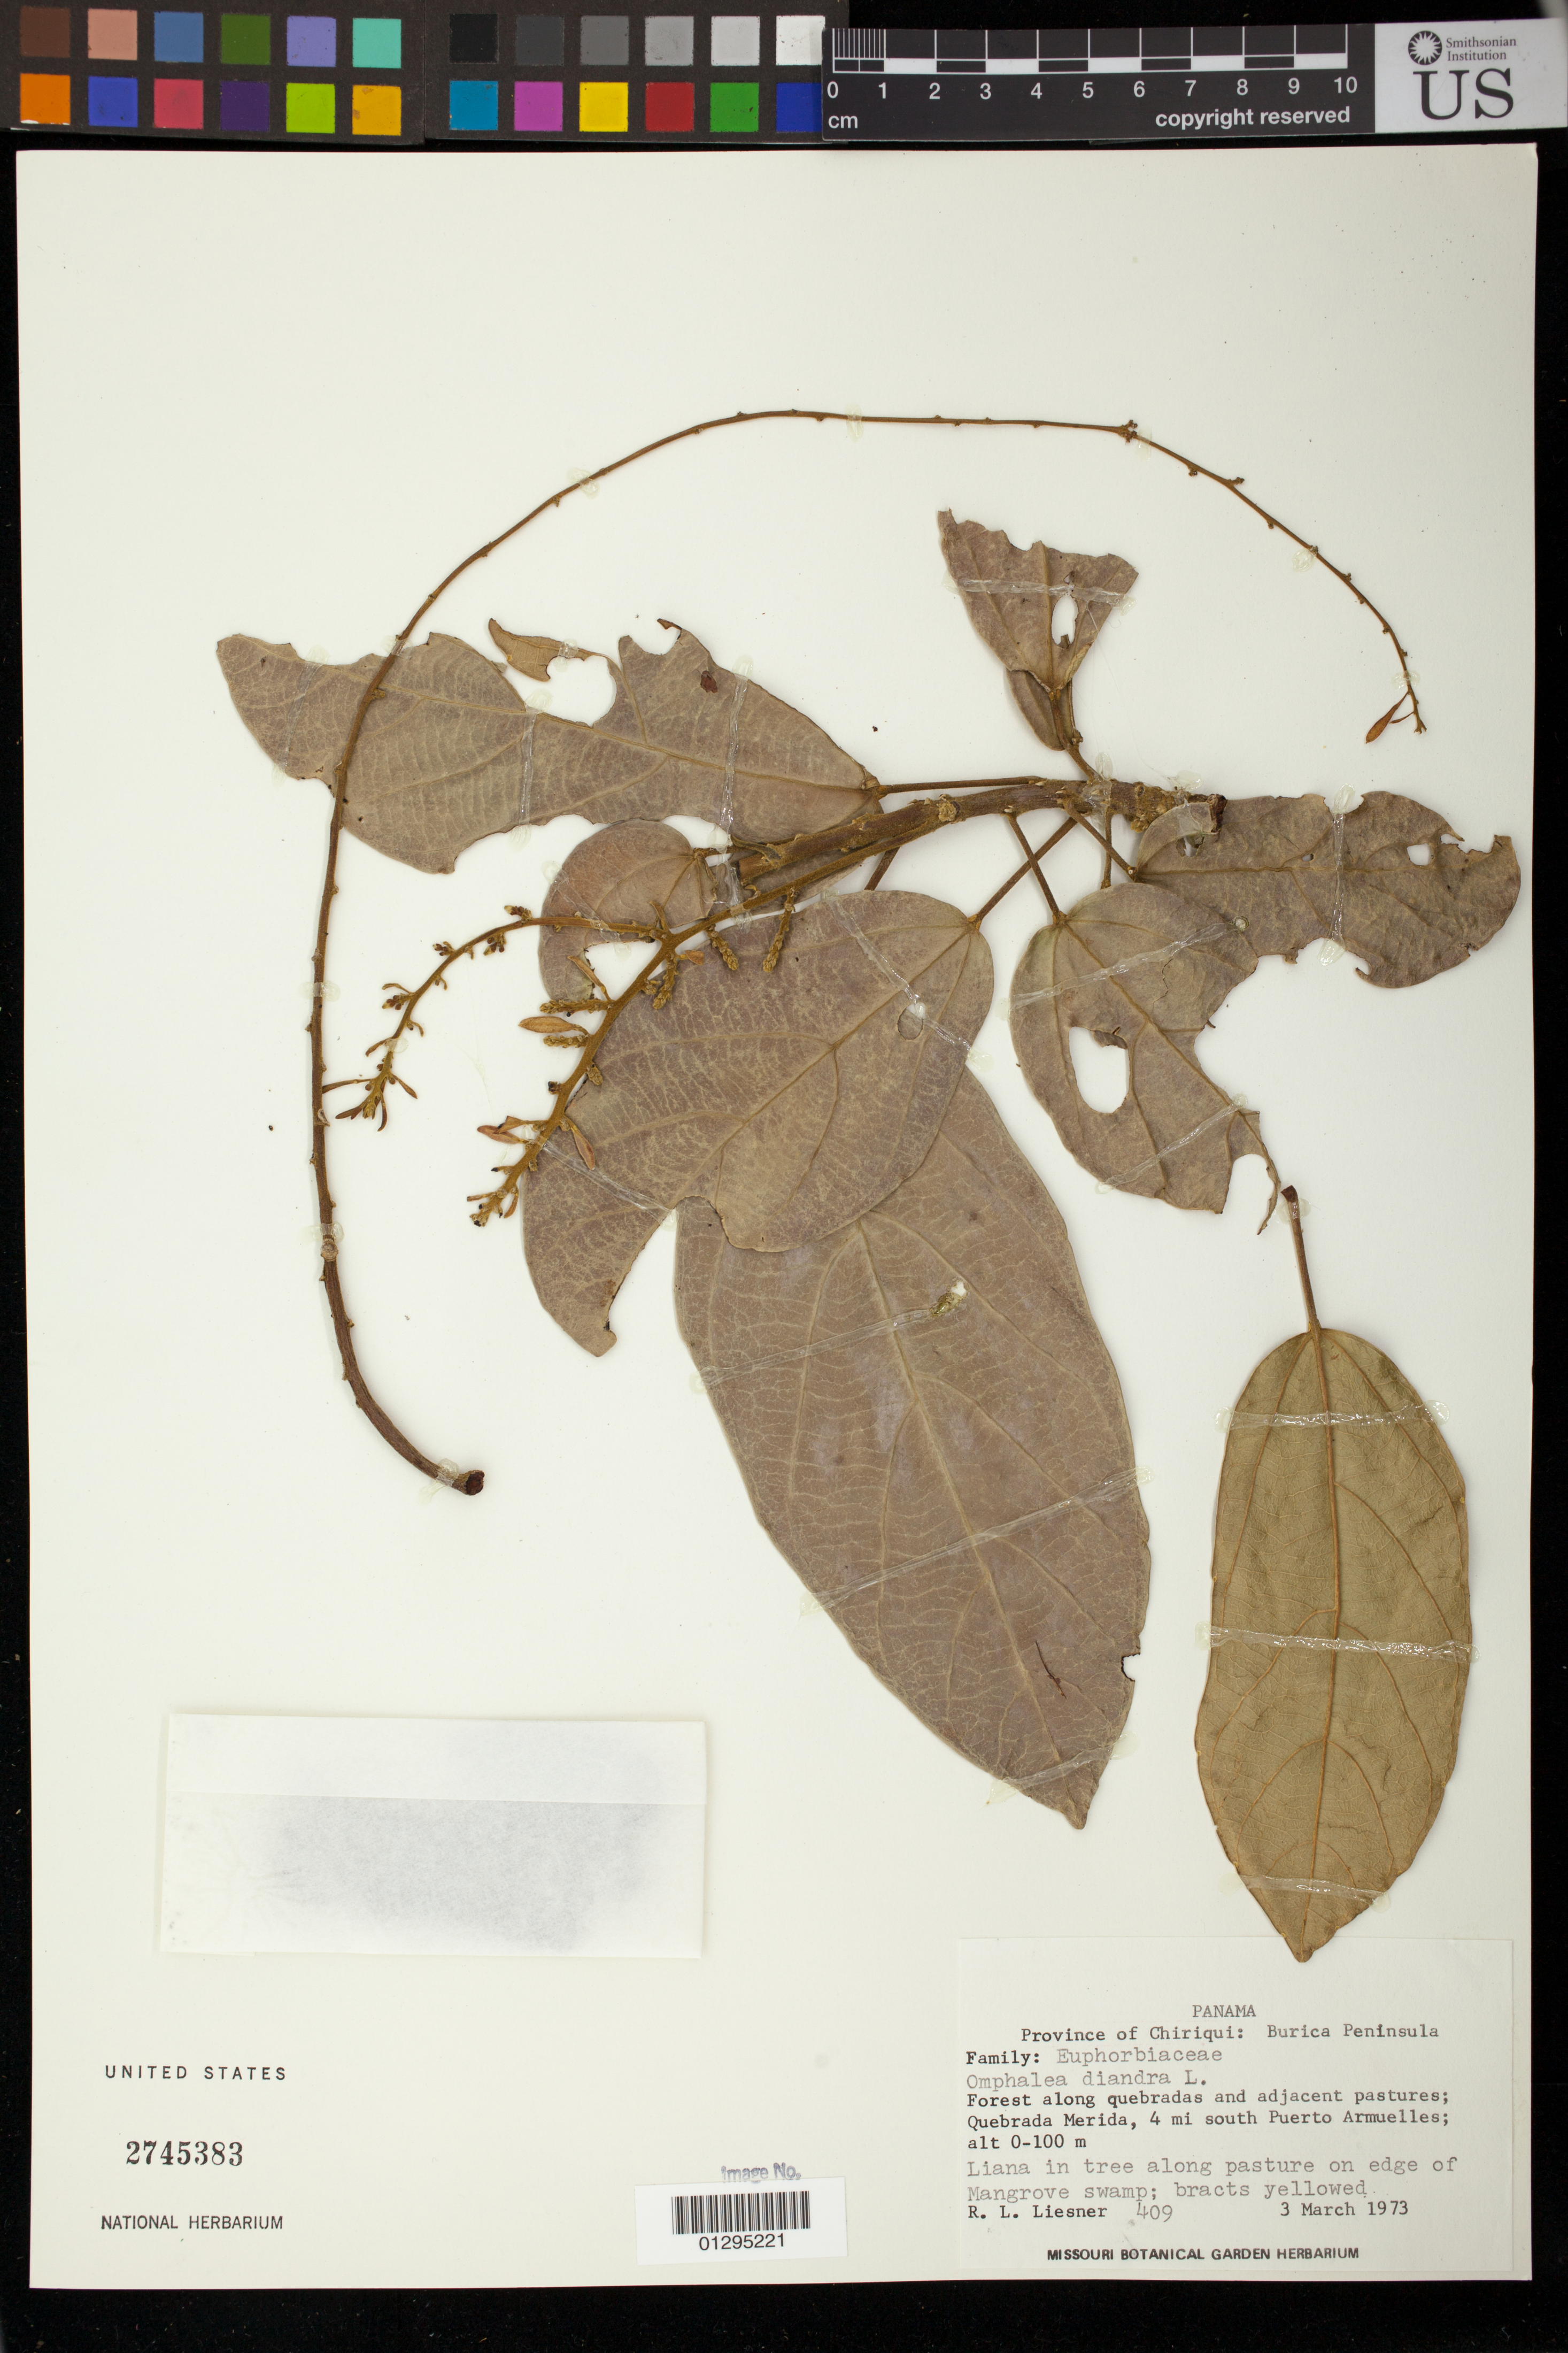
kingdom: Plantae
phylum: Tracheophyta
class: Magnoliopsida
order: Malpighiales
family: Euphorbiaceae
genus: Omphalea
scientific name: Omphalea diandra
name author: L.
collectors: R. L. Liesner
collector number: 409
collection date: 1973-03-03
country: Panama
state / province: Chiriqui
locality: Burica Peninsula. Quebrada Merida, 4 mi south Puerto Armuelles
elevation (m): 0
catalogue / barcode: US 2745383